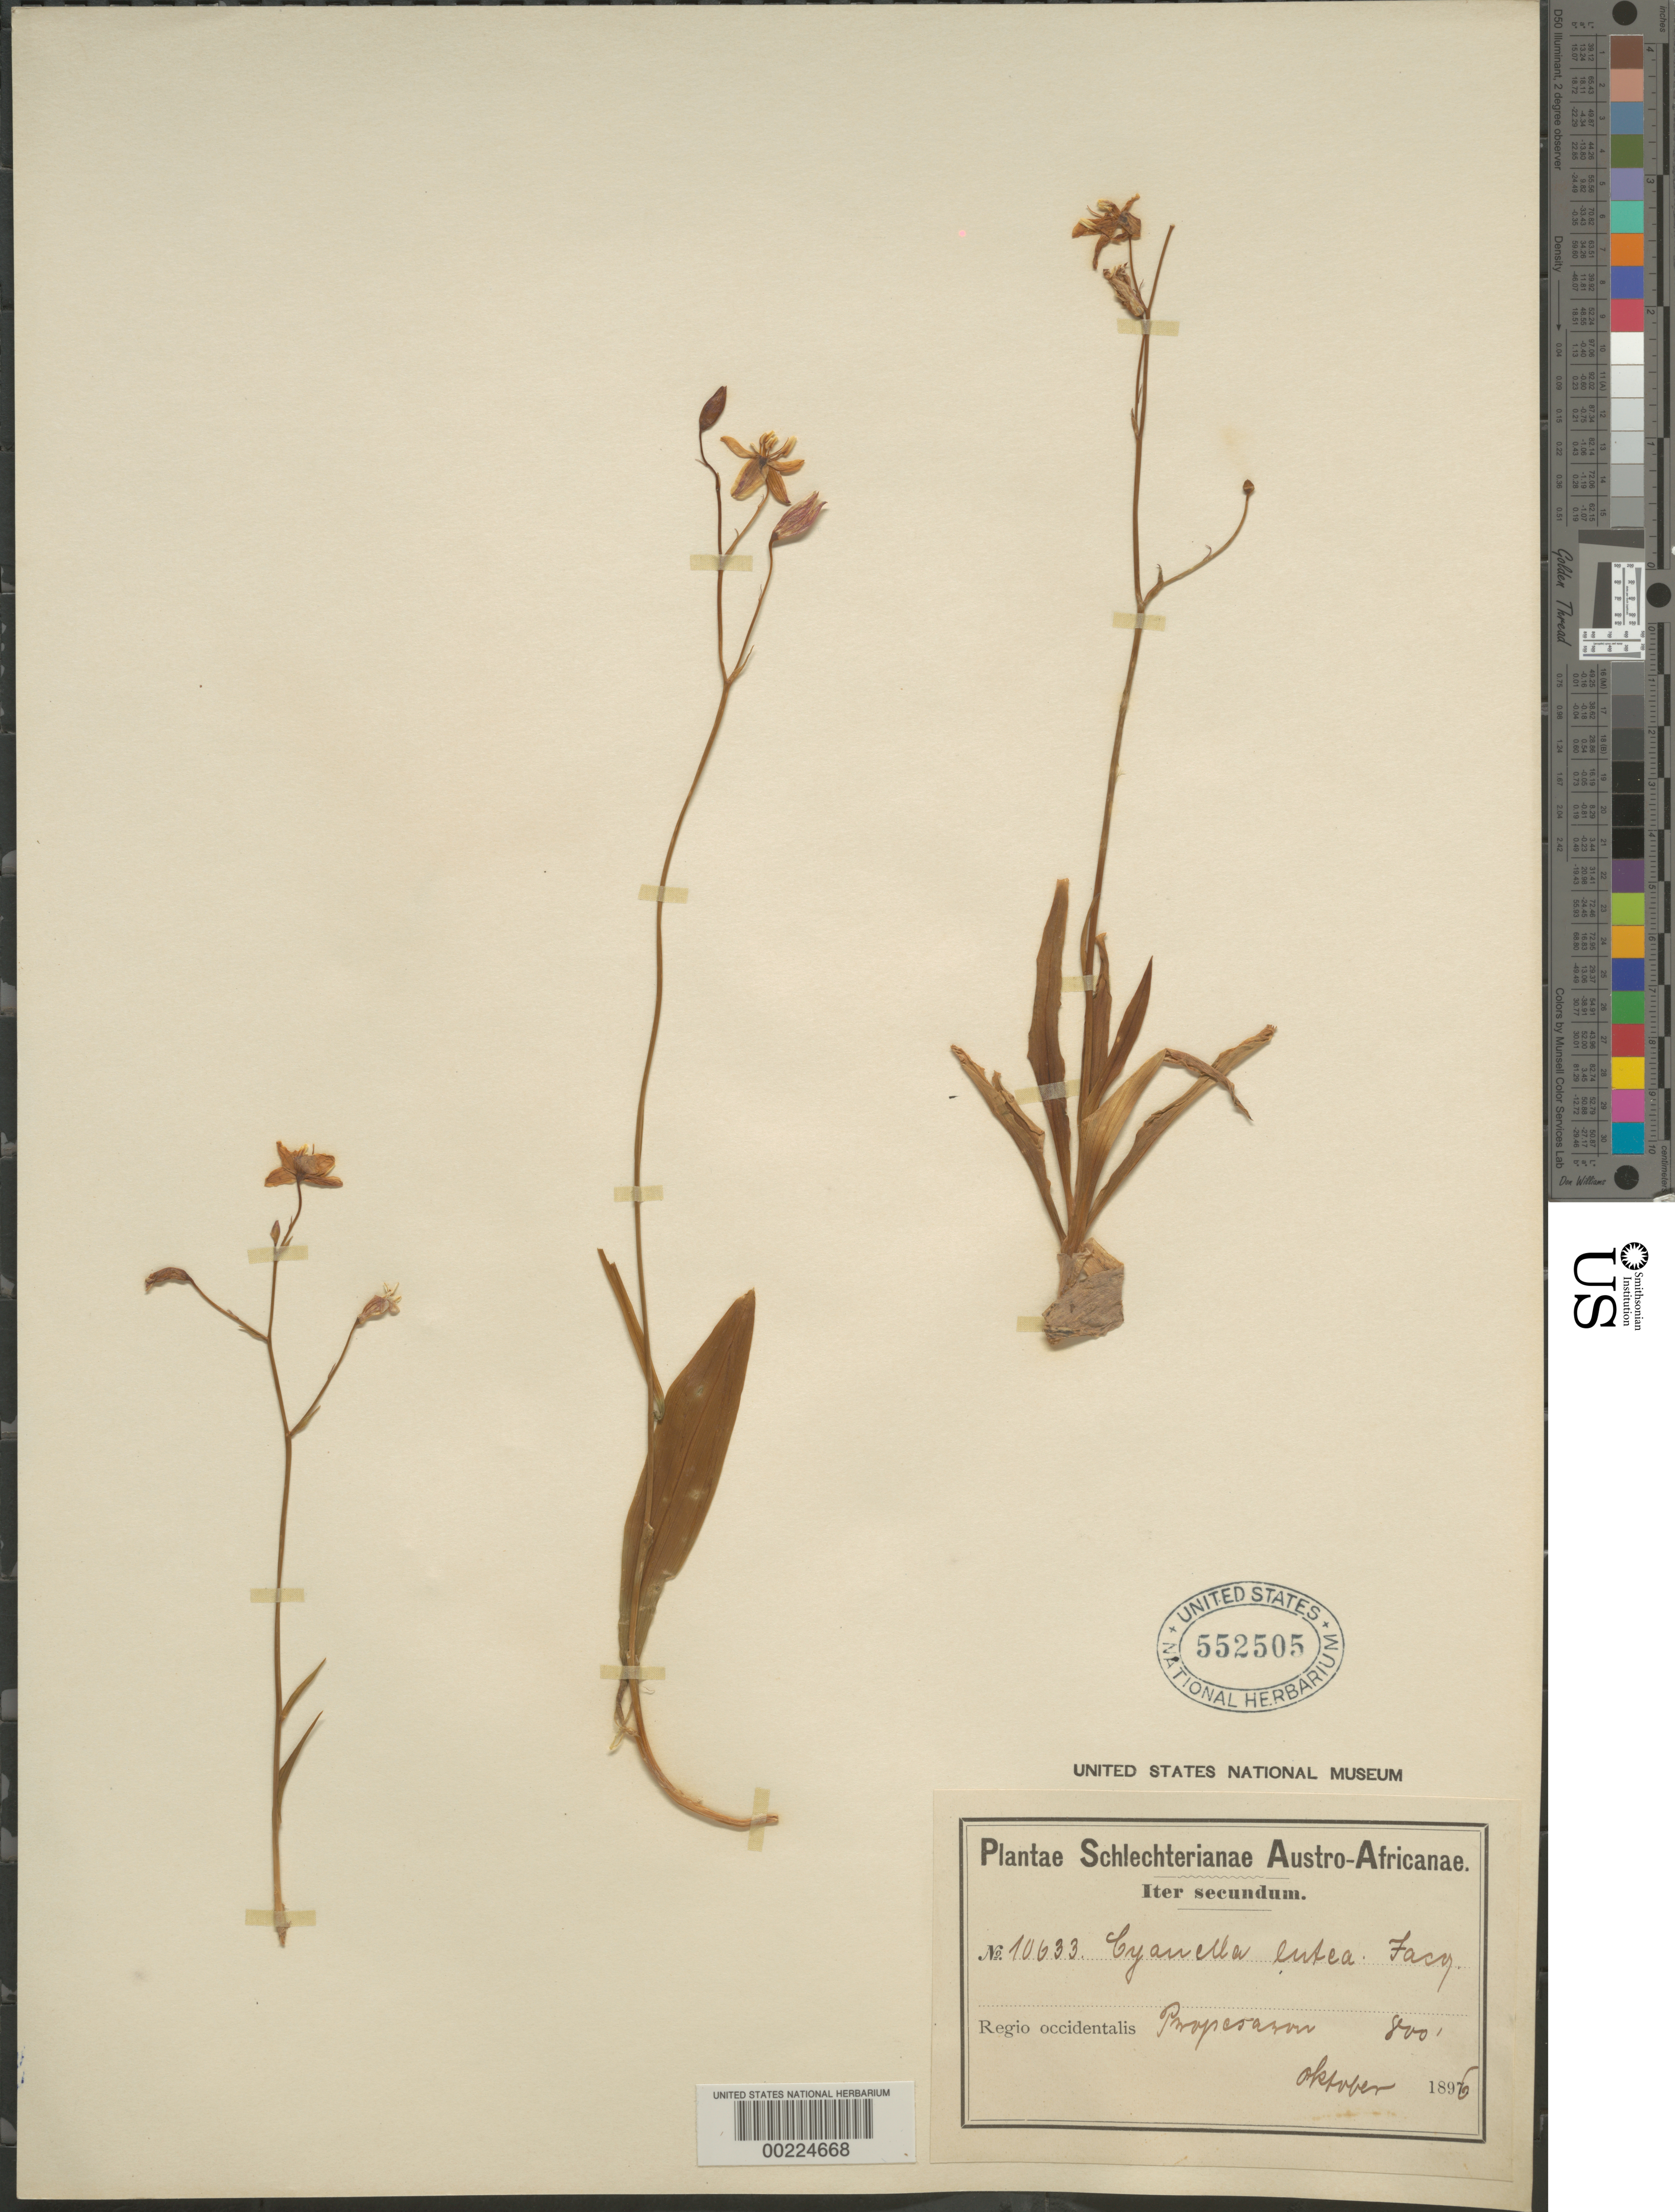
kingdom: Plantae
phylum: Tracheophyta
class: Liliopsida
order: Asparagales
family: Tecophilaeaceae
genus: Cyanella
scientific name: Cyanella lutea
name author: L. f.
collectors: M. Schlechter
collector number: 10633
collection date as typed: Oct 1896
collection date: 1896-10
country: South Africa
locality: Propesavon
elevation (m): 244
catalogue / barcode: US 552505